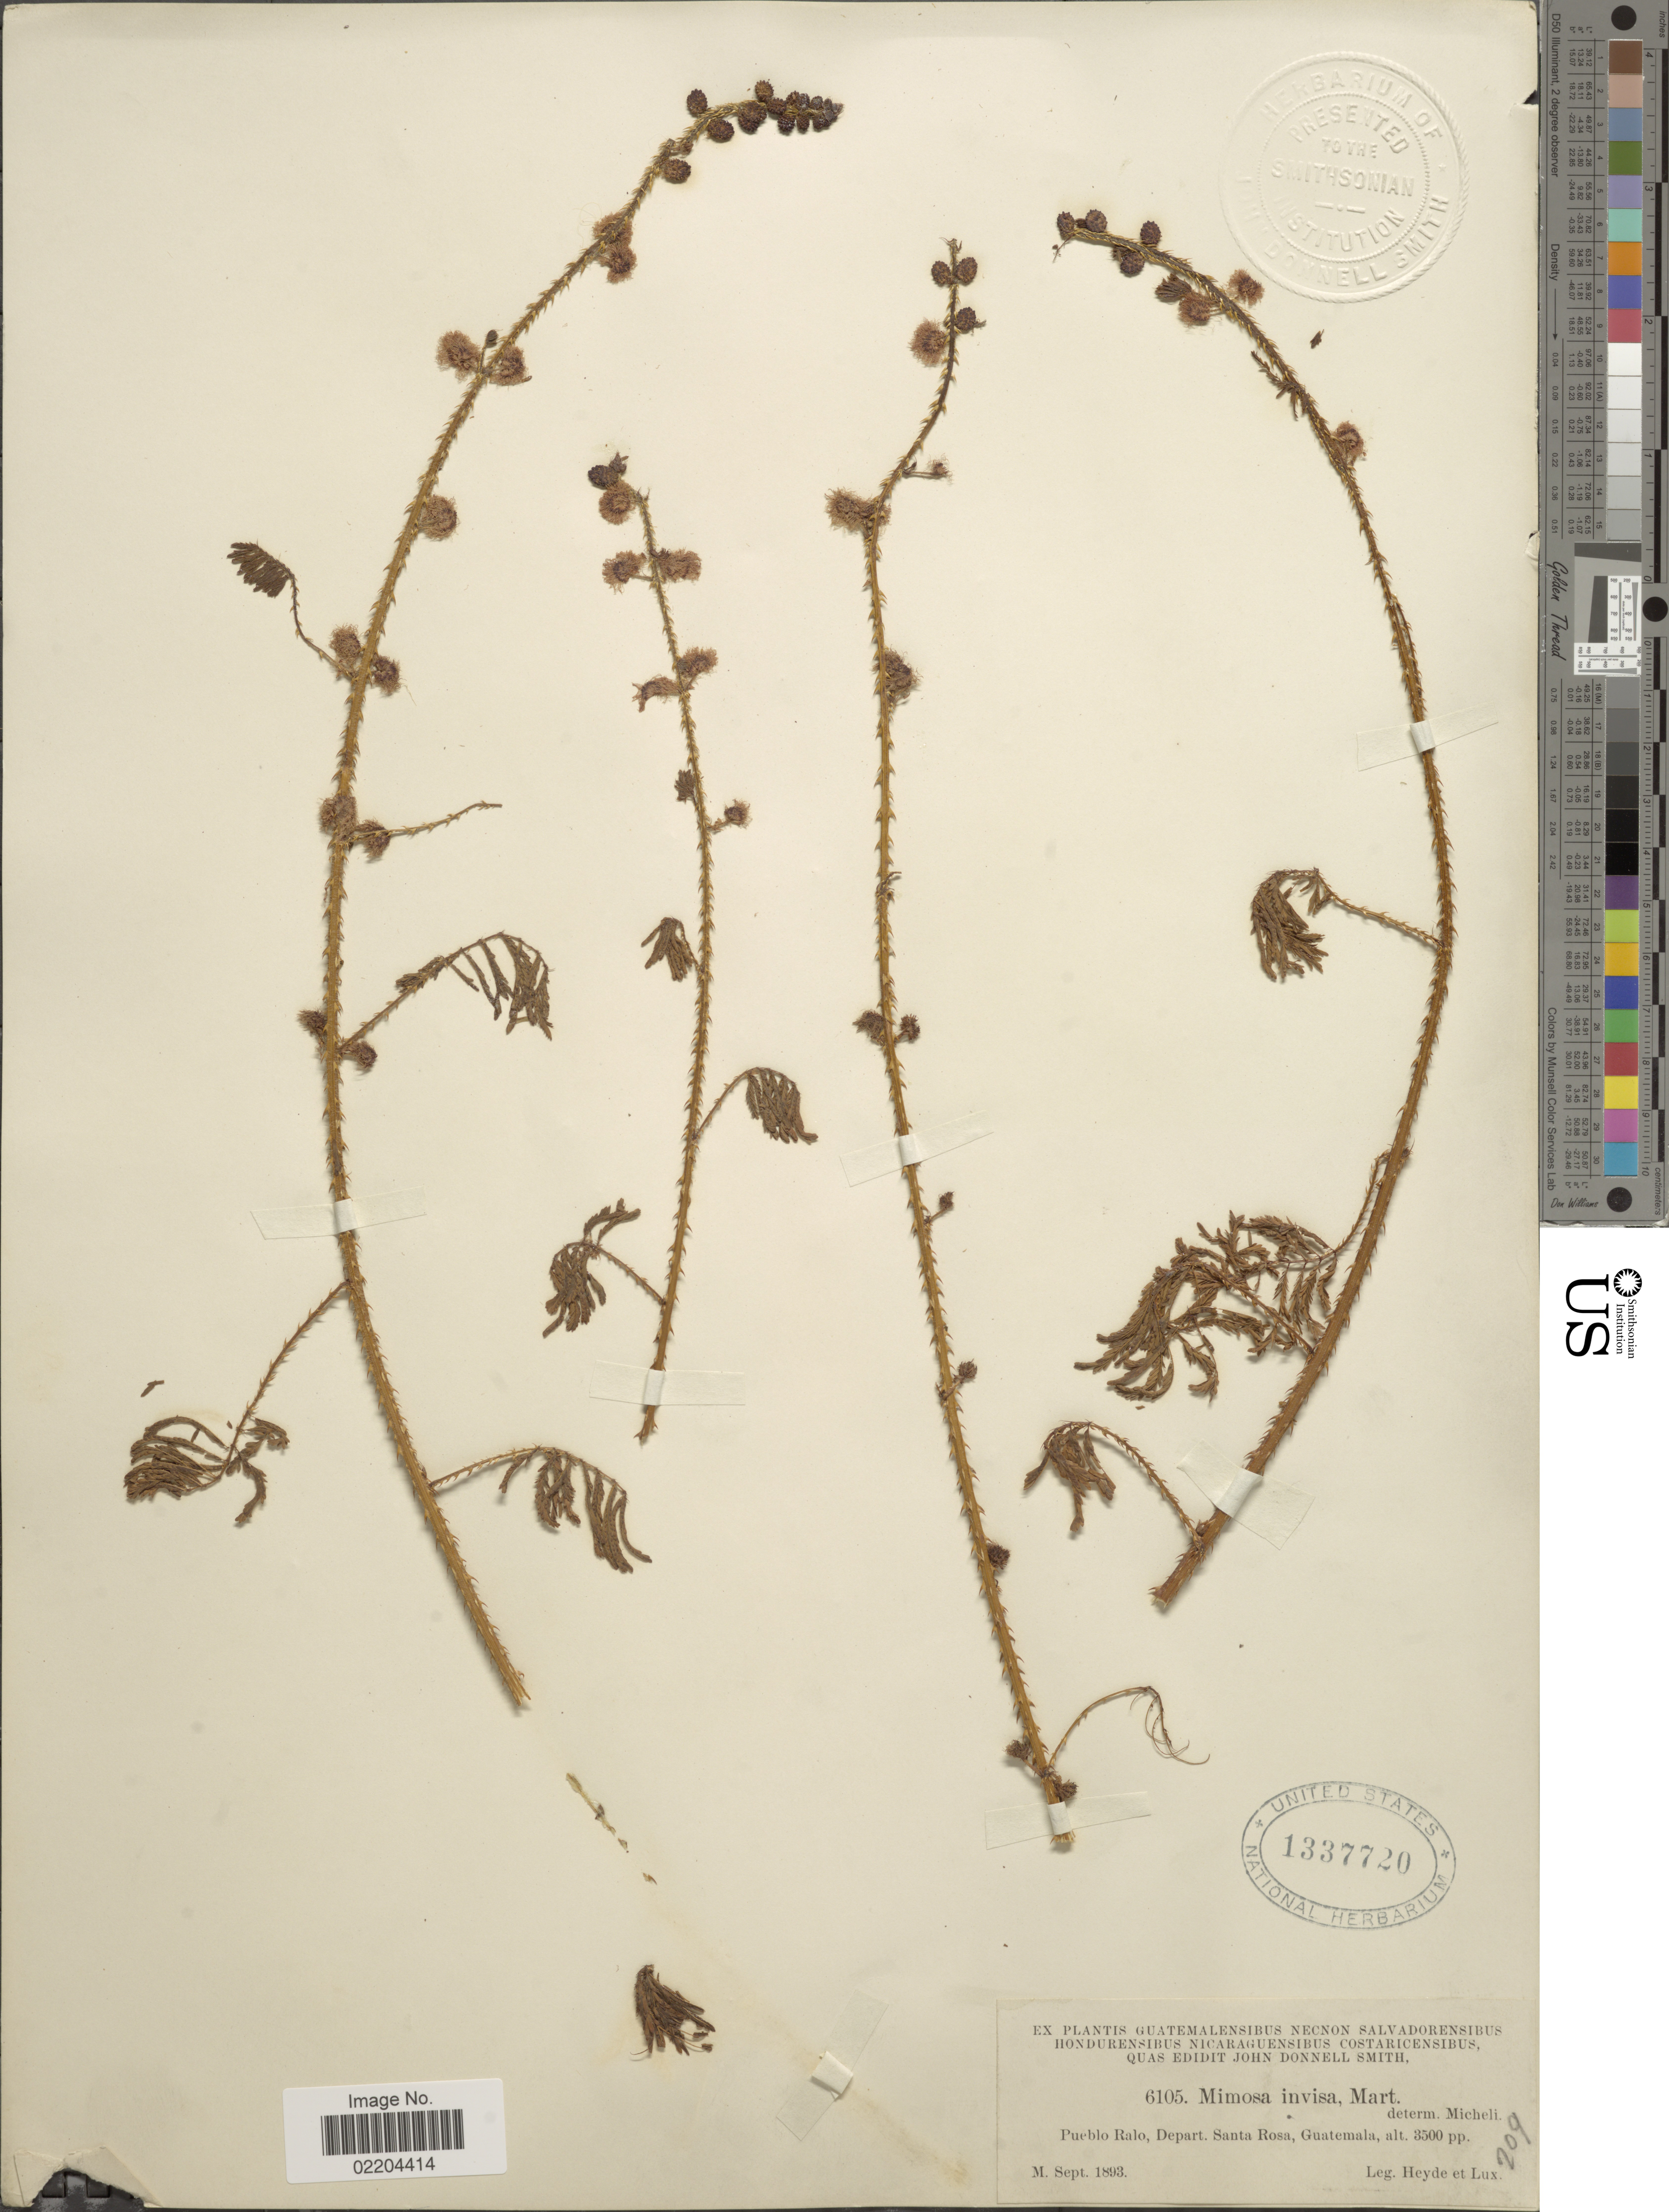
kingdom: Plantae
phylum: Tracheophyta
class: Magnoliopsida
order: Fabales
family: Fabaceae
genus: Mimosa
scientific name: Mimosa invisa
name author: Mart. ex Colla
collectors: Heyde & Lux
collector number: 6105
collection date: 1893-09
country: Guatemala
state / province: Santa Rosa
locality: Pueblo Ralo, Depart. Santa Rosa, Guatemala.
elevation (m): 1067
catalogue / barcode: US 1337720